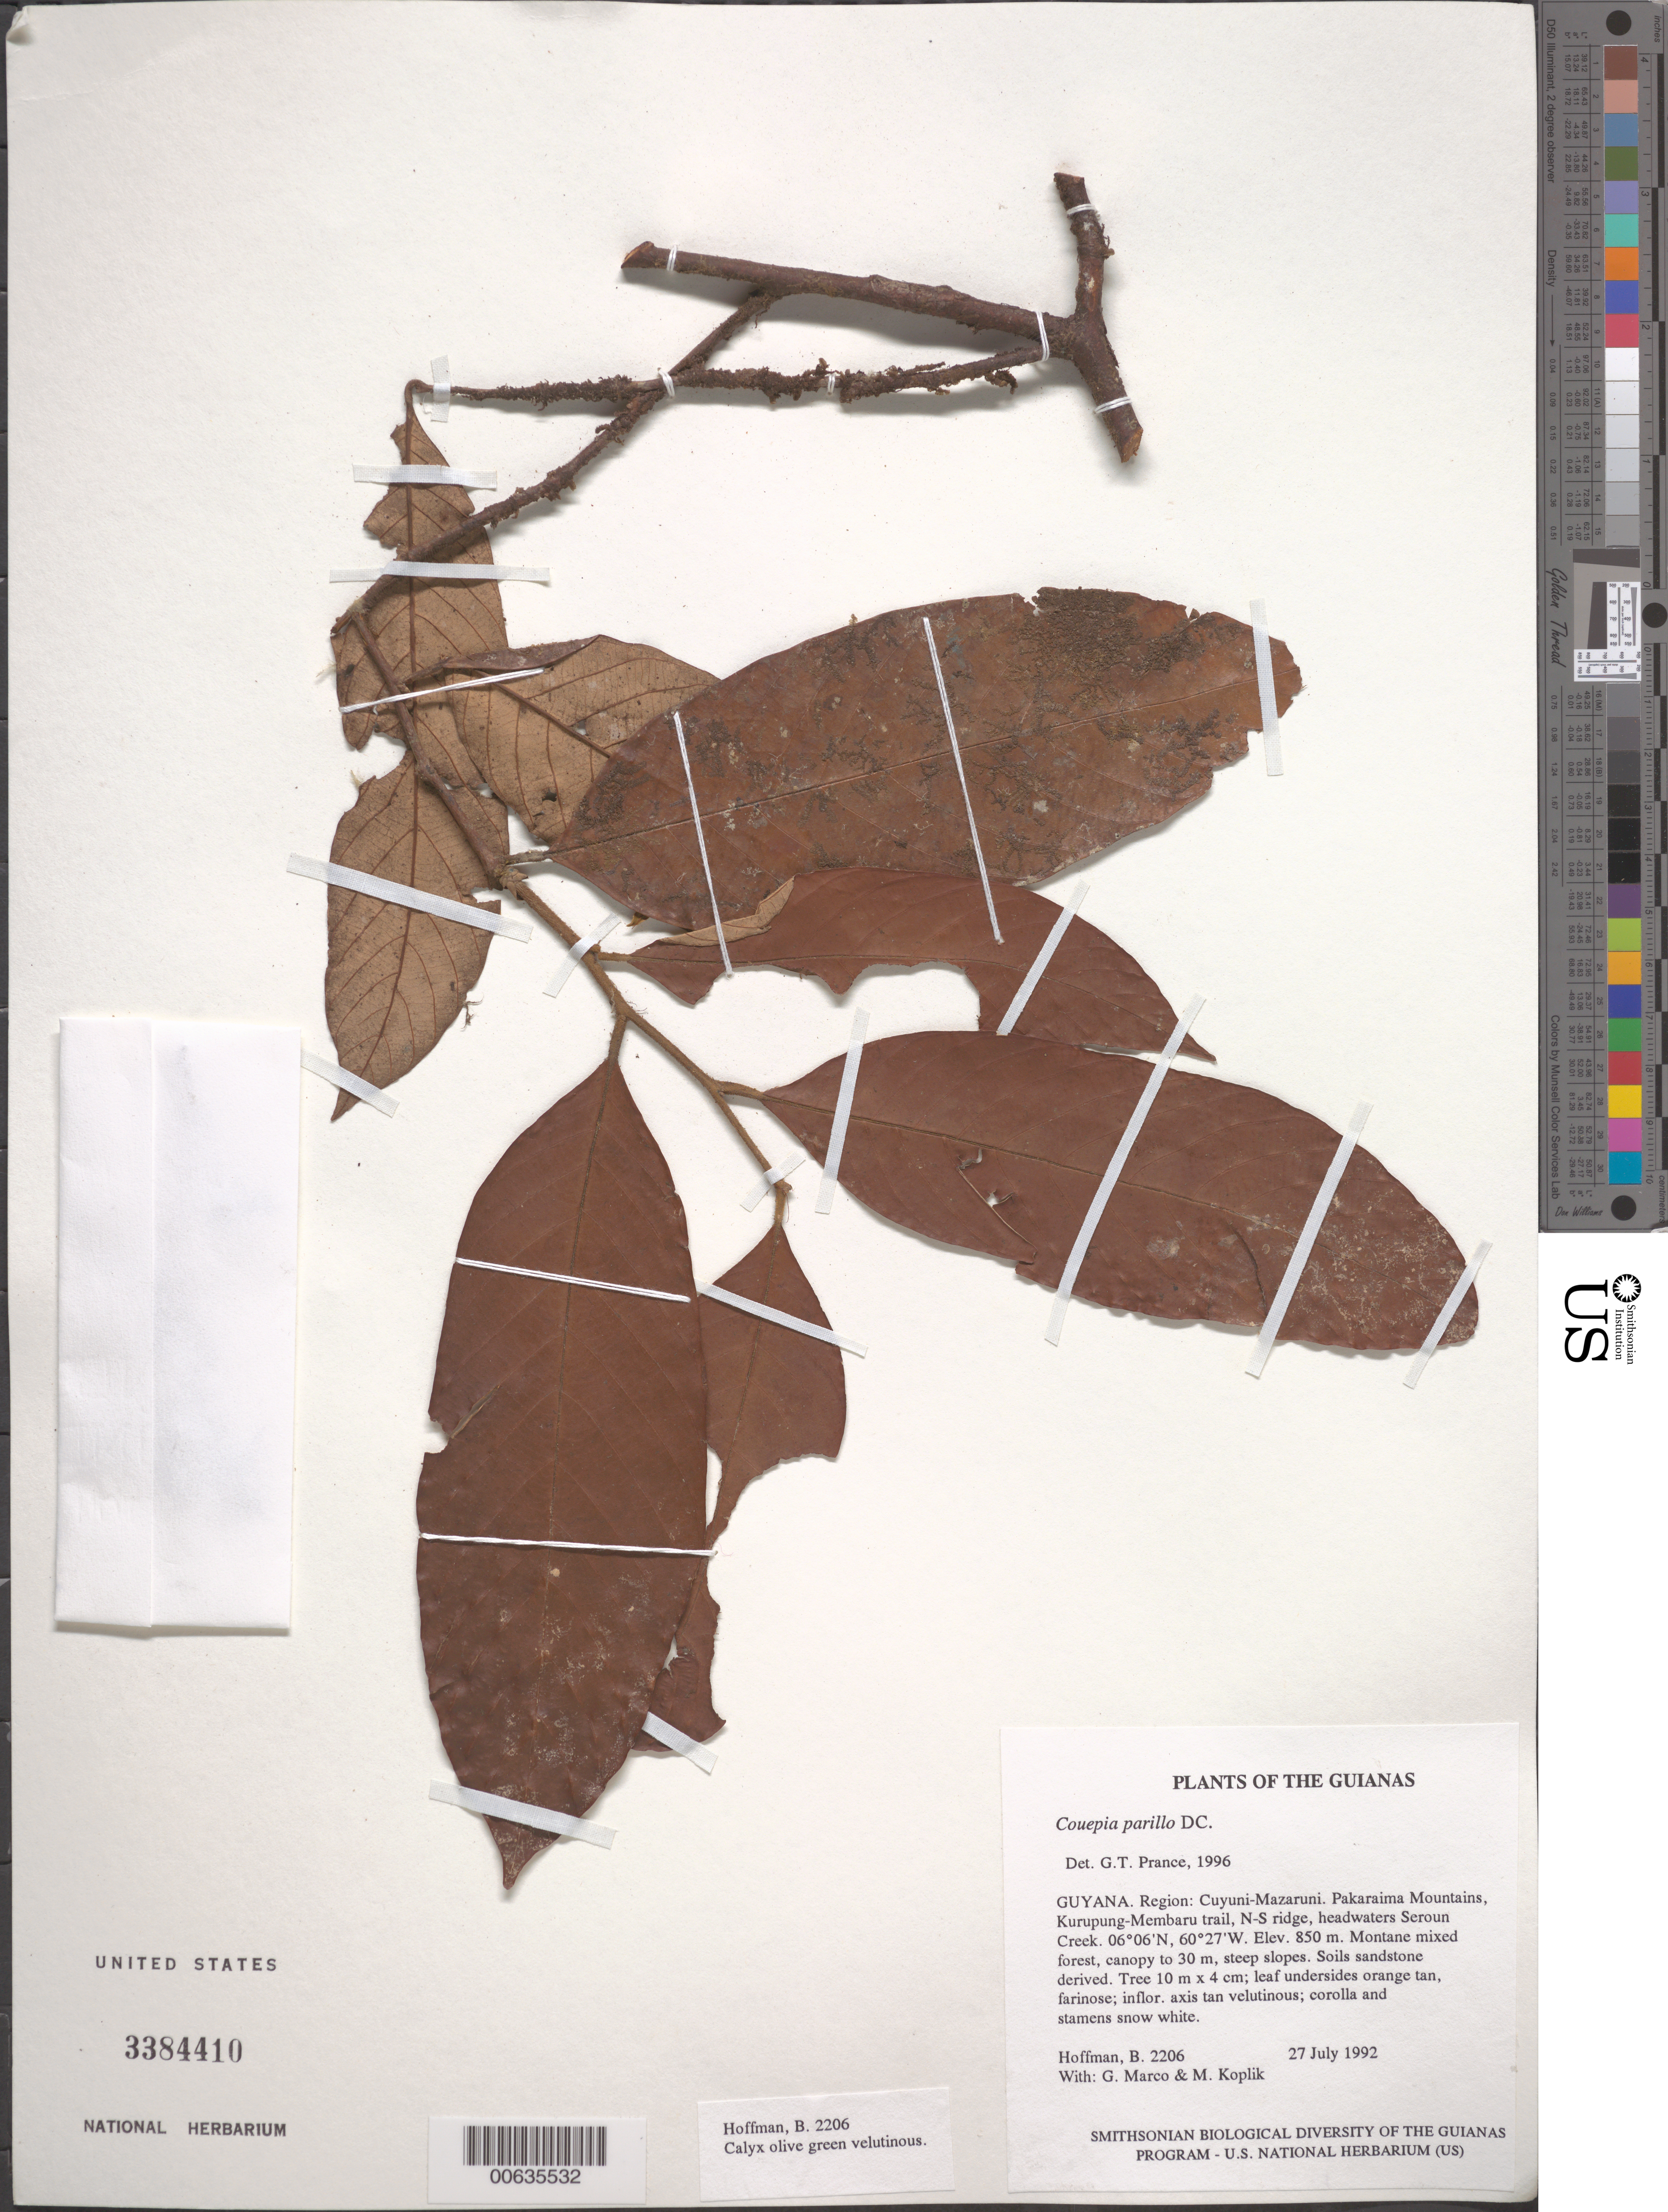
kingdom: Plantae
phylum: Tracheophyta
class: Magnoliopsida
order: Malpighiales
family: Chrysobalanaceae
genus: Gaulettia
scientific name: Gaulettia parillo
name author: (DC.) Sothers & Prance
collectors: B. Hoffman, G. Marco & M. Koplik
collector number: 2206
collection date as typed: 27 July 1992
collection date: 1992-07-27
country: Guyana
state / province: Cuyuni-Mazaruni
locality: Pakaraima Mountains, Kurupung-Membaru trail, N-S ridge, divide between the two watersheds, headwaters Seroun Creek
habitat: Montane mixed forest, canopy to 30 m, steep slopes. Soils sandstone derived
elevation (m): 850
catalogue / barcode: US 3384410